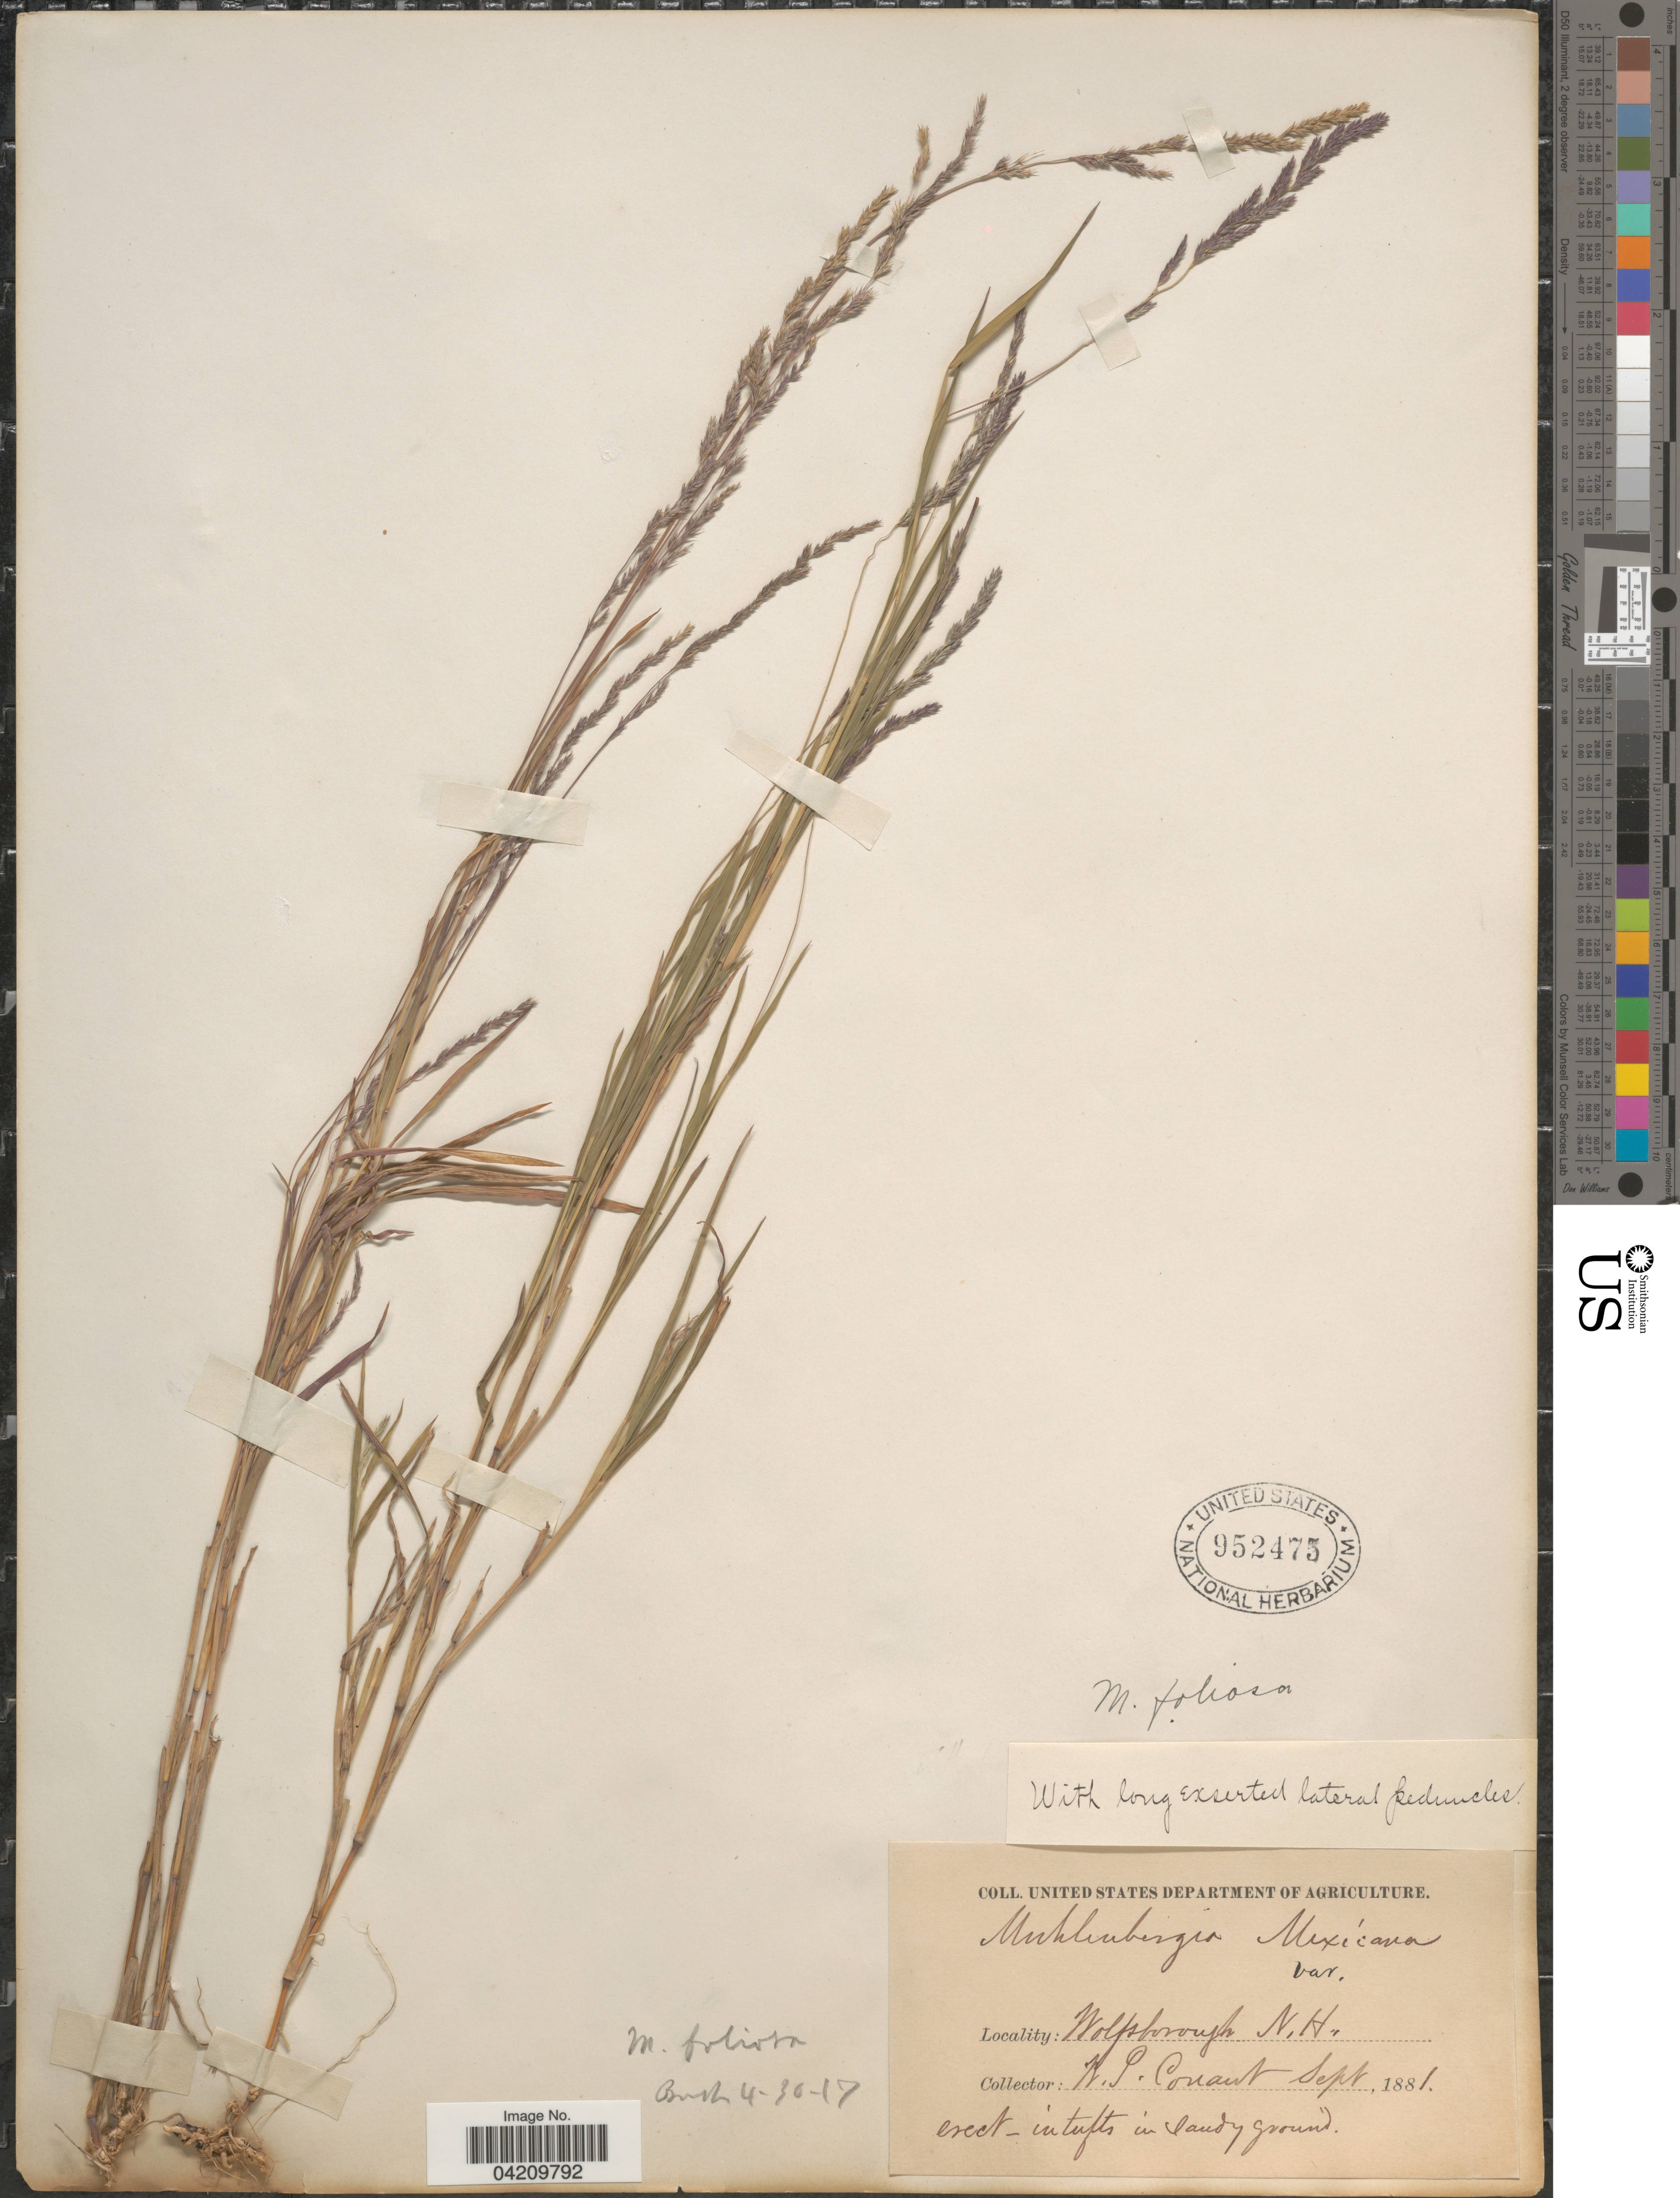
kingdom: Plantae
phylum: Tracheophyta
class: Liliopsida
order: Poales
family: Poaceae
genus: Muhlenbergia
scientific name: Muhlenbergia mexicana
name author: (L.) Trin.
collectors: W. P. Conant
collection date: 1881-09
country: United States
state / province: New Hampshire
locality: Wolfsborough.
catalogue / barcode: US 952475